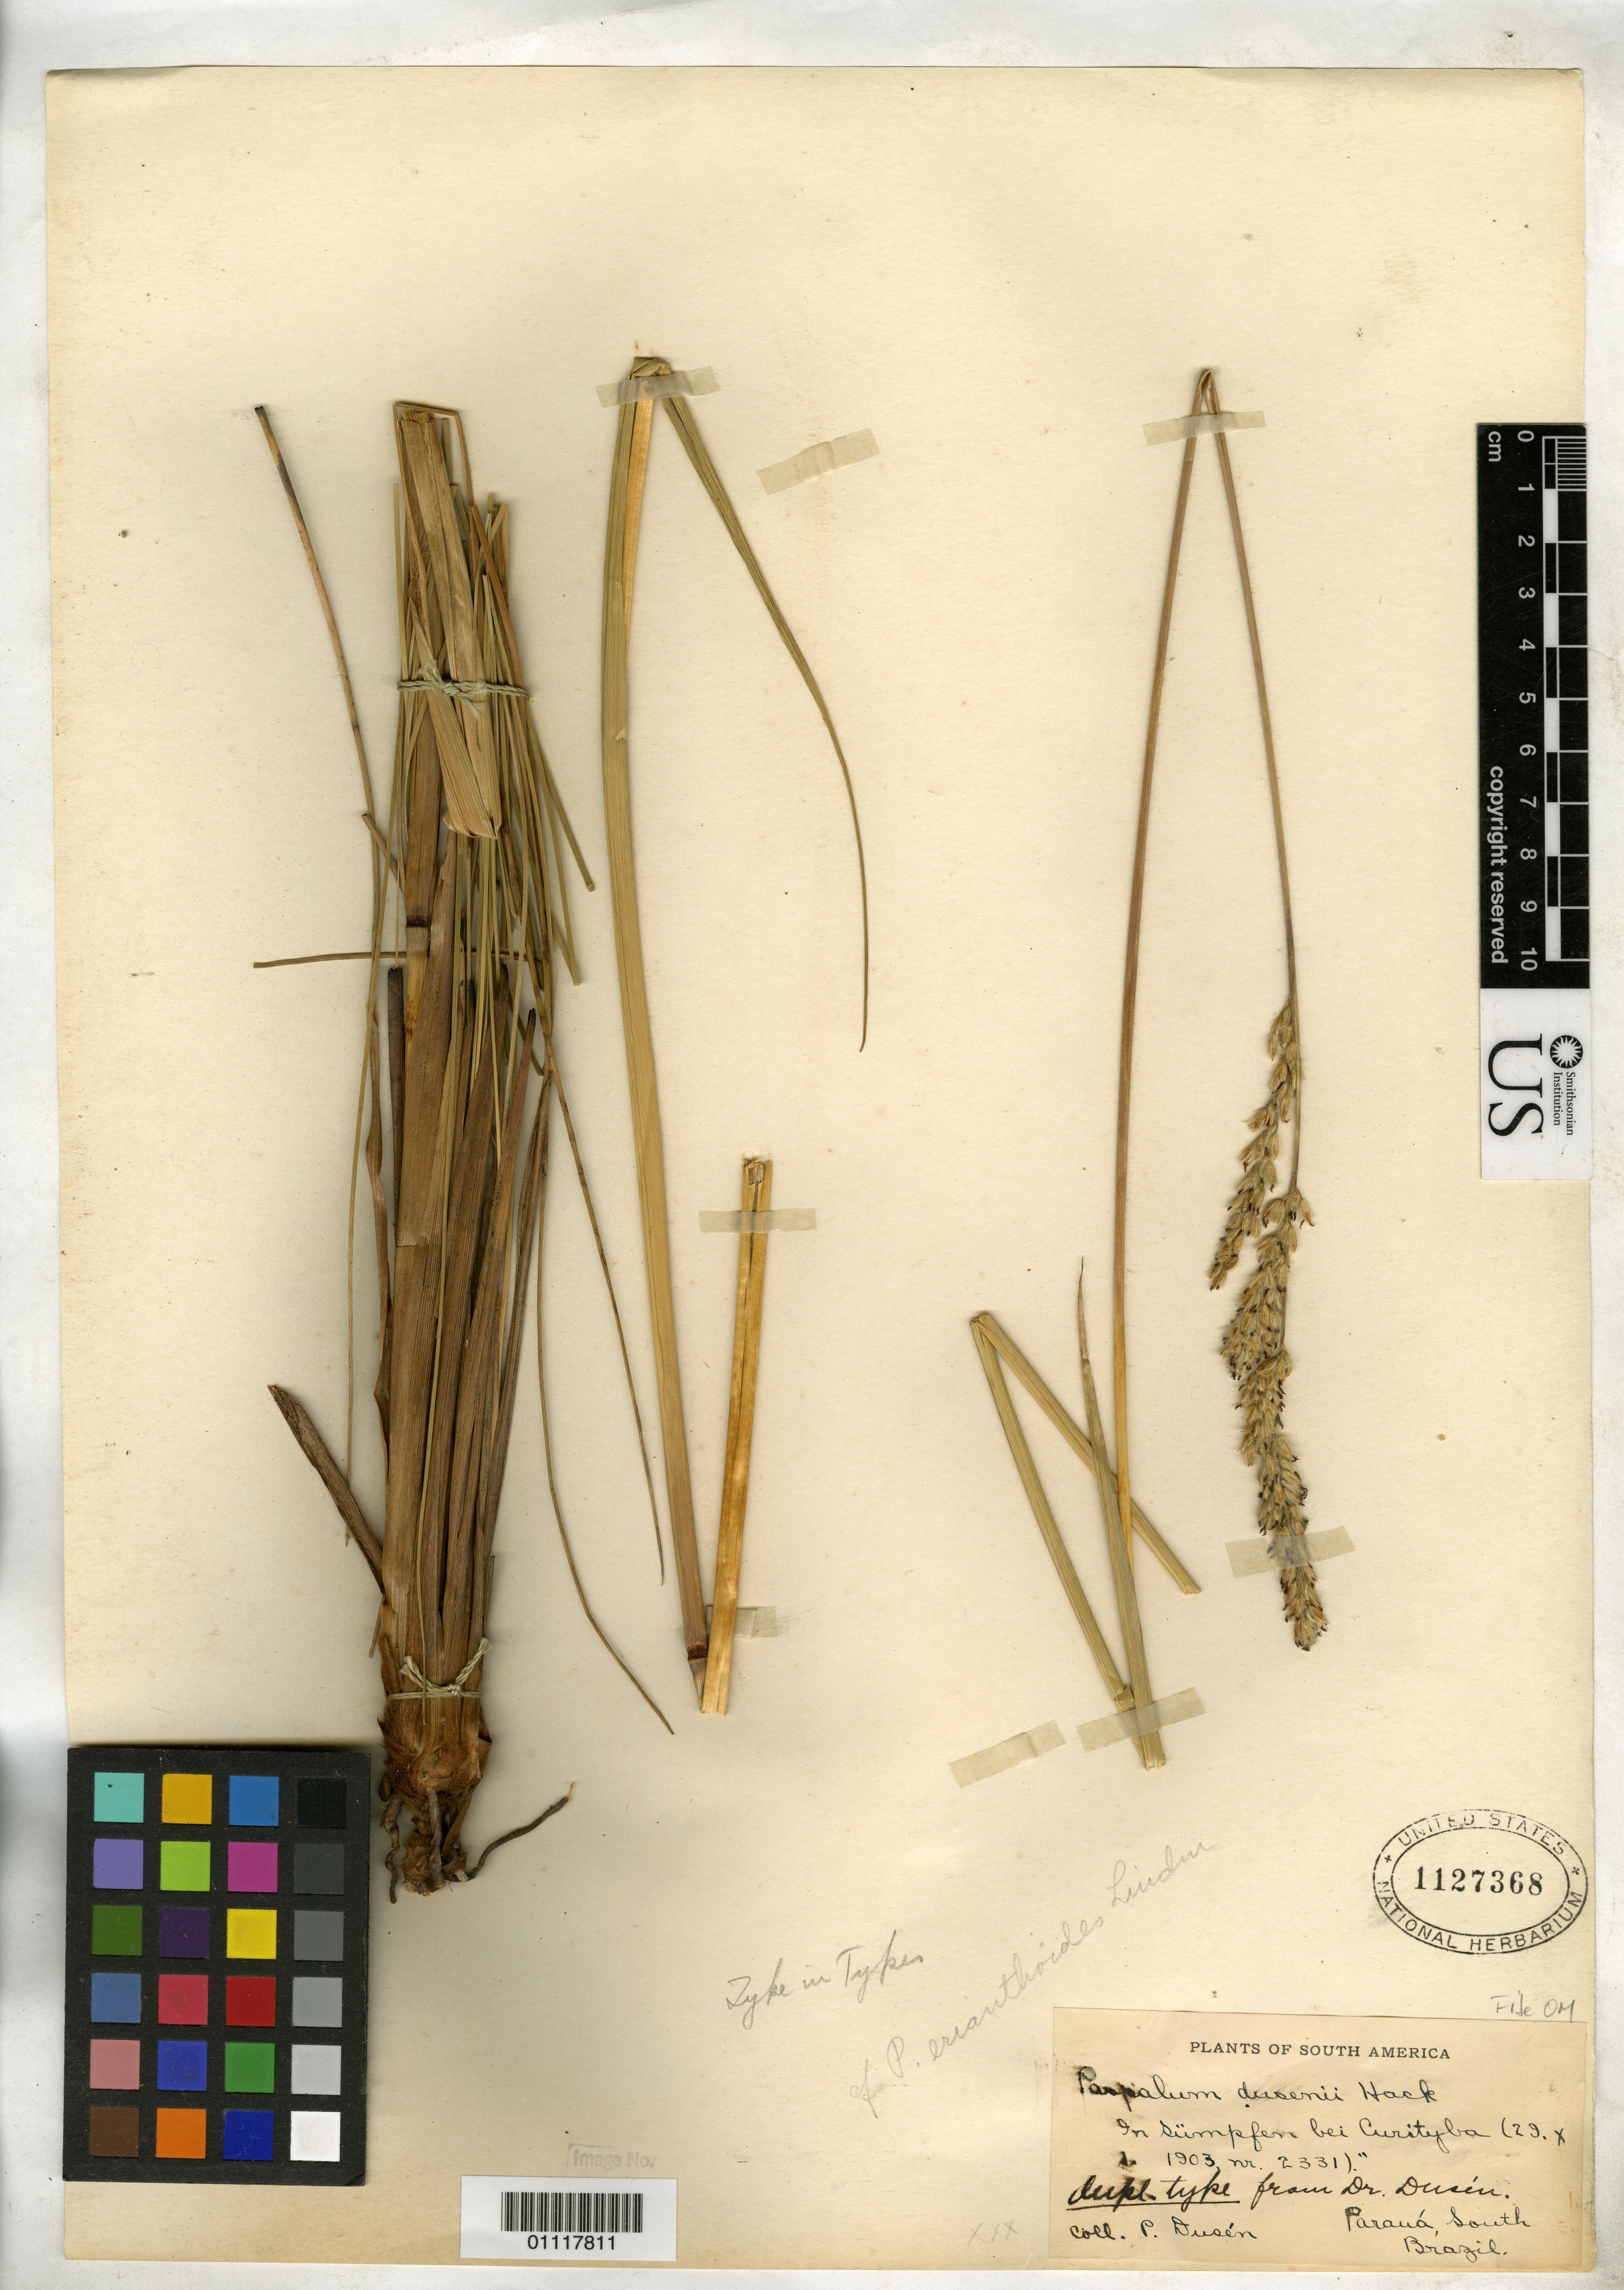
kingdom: Plantae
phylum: Tracheophyta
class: Liliopsida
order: Poales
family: Poaceae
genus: Paspalum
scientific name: Paspalum dusenii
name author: Hack. in Dusén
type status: Isotype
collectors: P. Dusén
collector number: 2331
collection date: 1903-10-29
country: Brazil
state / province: Paraná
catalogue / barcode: US 1127368